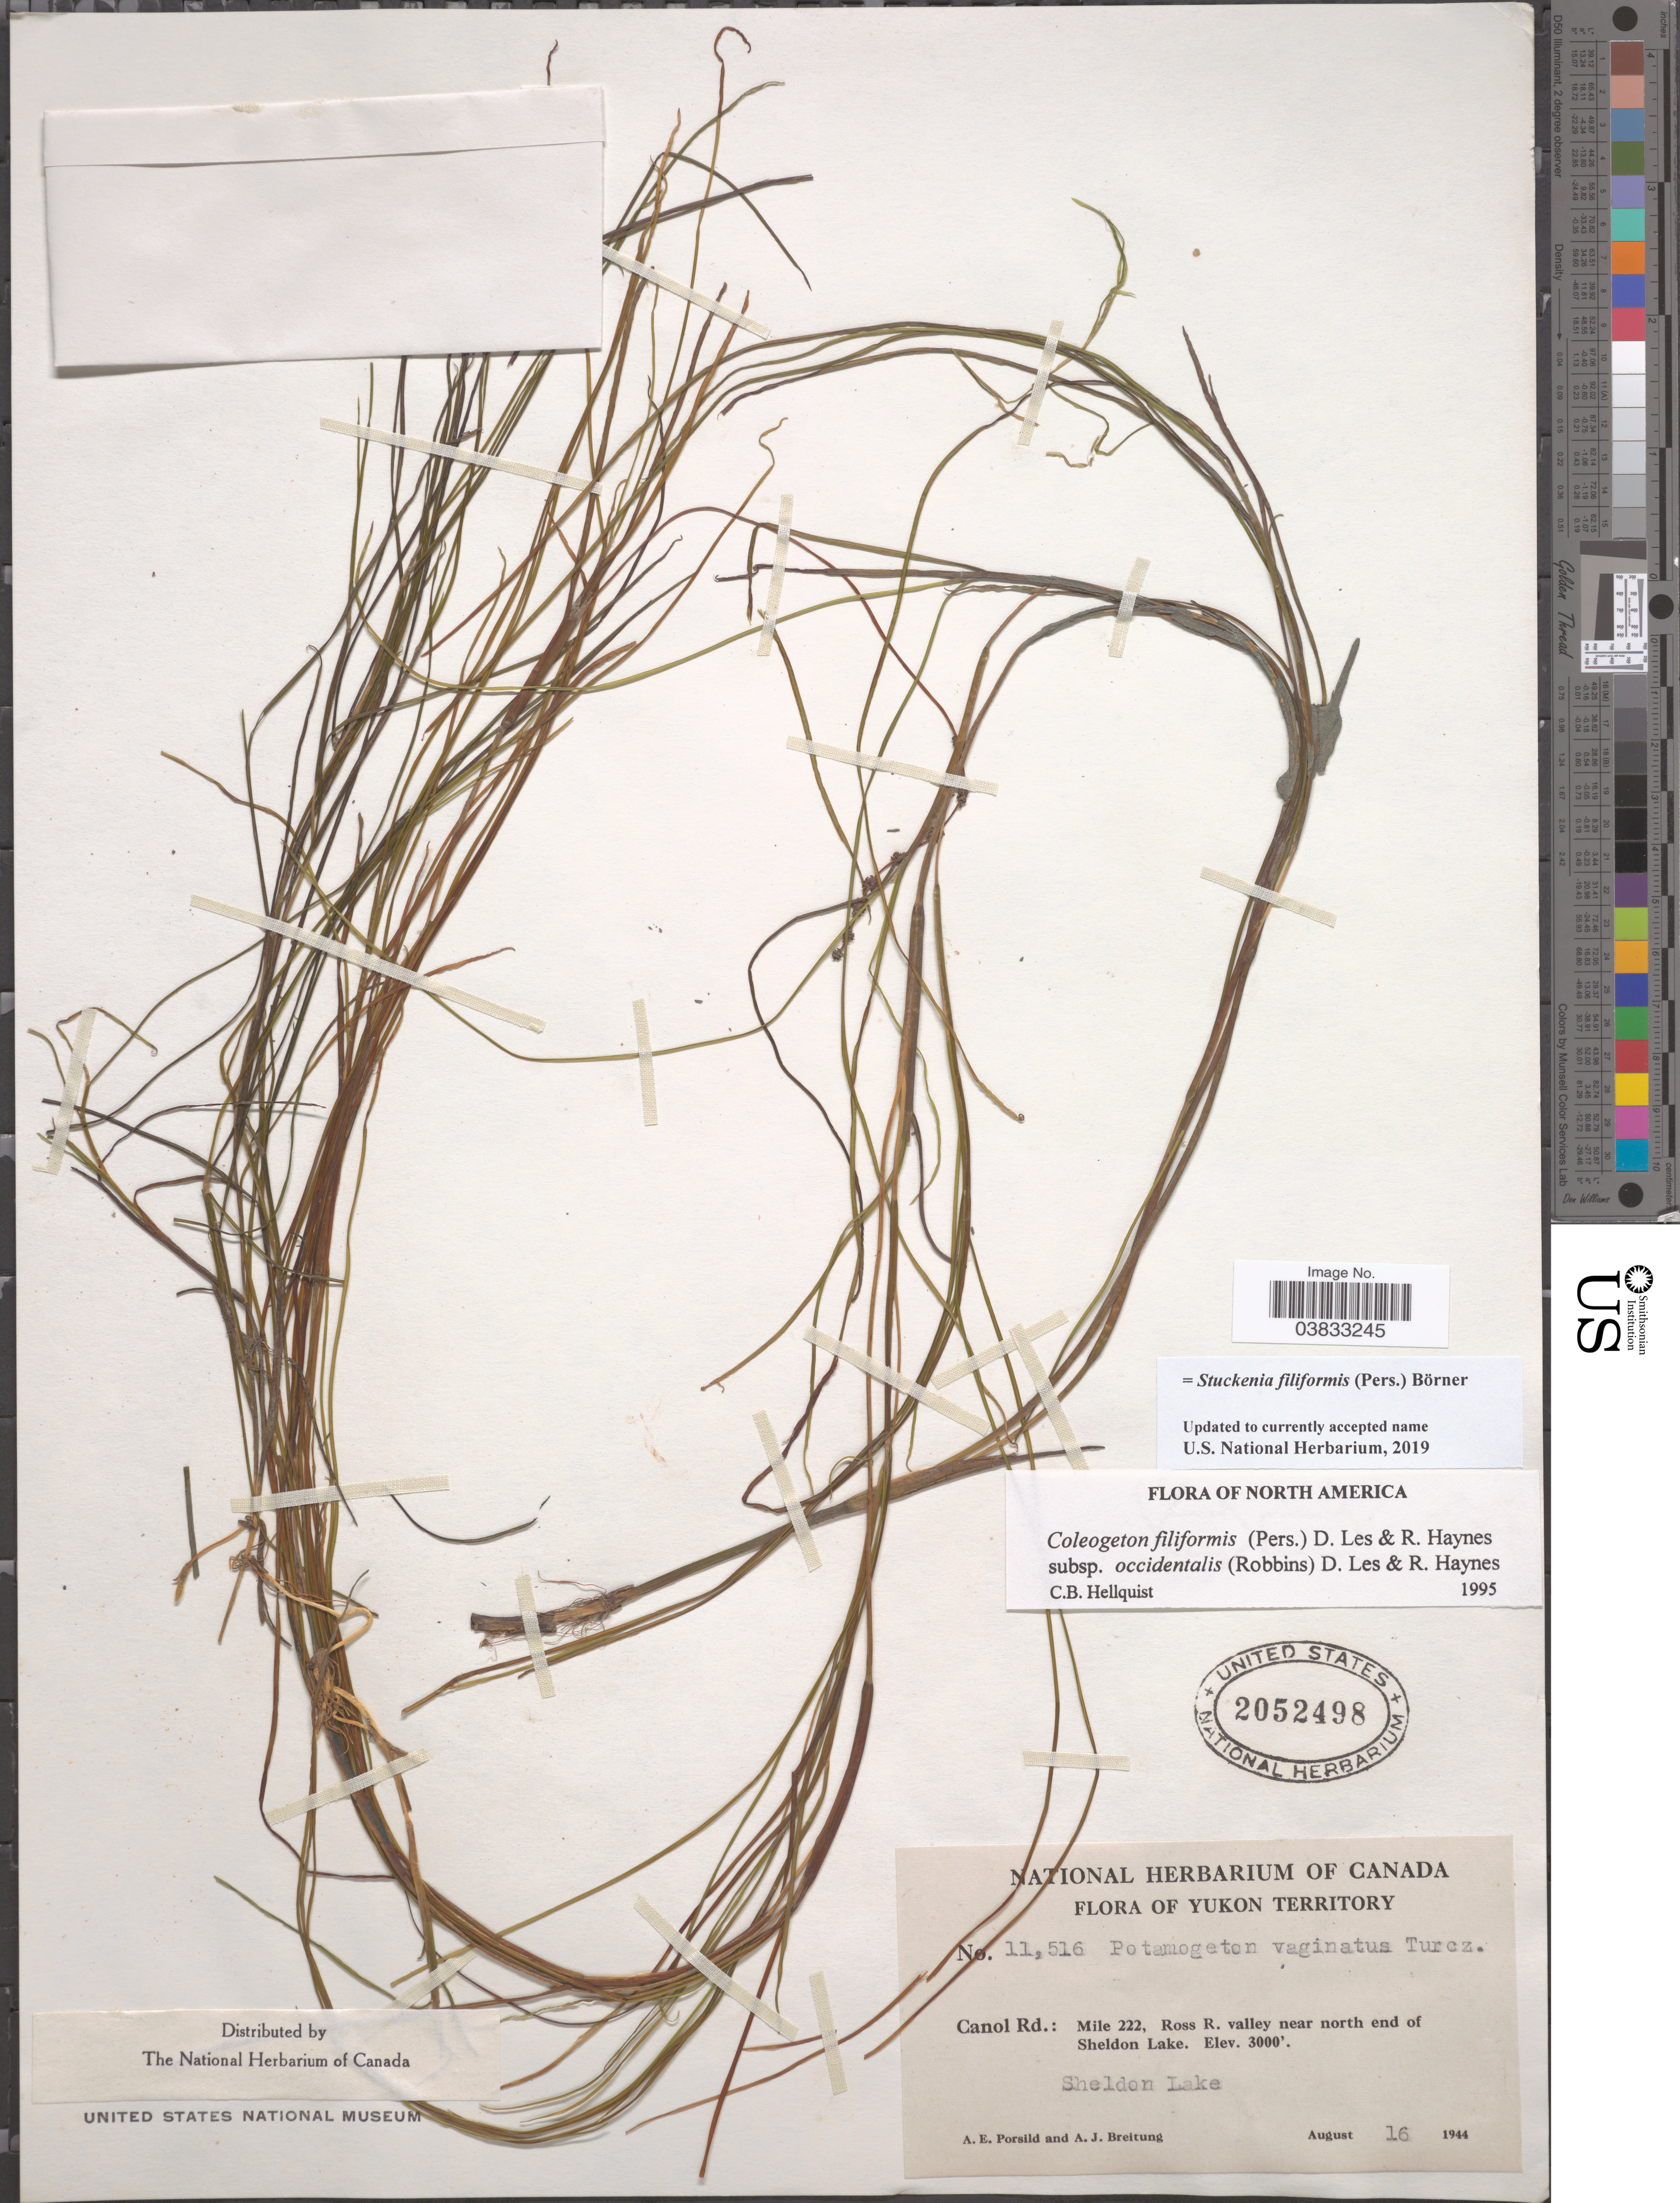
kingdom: Plantae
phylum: Tracheophyta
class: Liliopsida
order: Alismatales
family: Potamogetonaceae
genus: Stuckenia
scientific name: Stuckenia filiformis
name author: (Pers.) Börner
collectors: A. E. Porsild & A. Breitung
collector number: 11516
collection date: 1944-08-16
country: Canada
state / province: Yukon Territory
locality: Canol Rd.: Mile 222, Ross R. valley near north end of Sheldon Lake. Sheldon Lake.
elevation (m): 914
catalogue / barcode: US 2052498